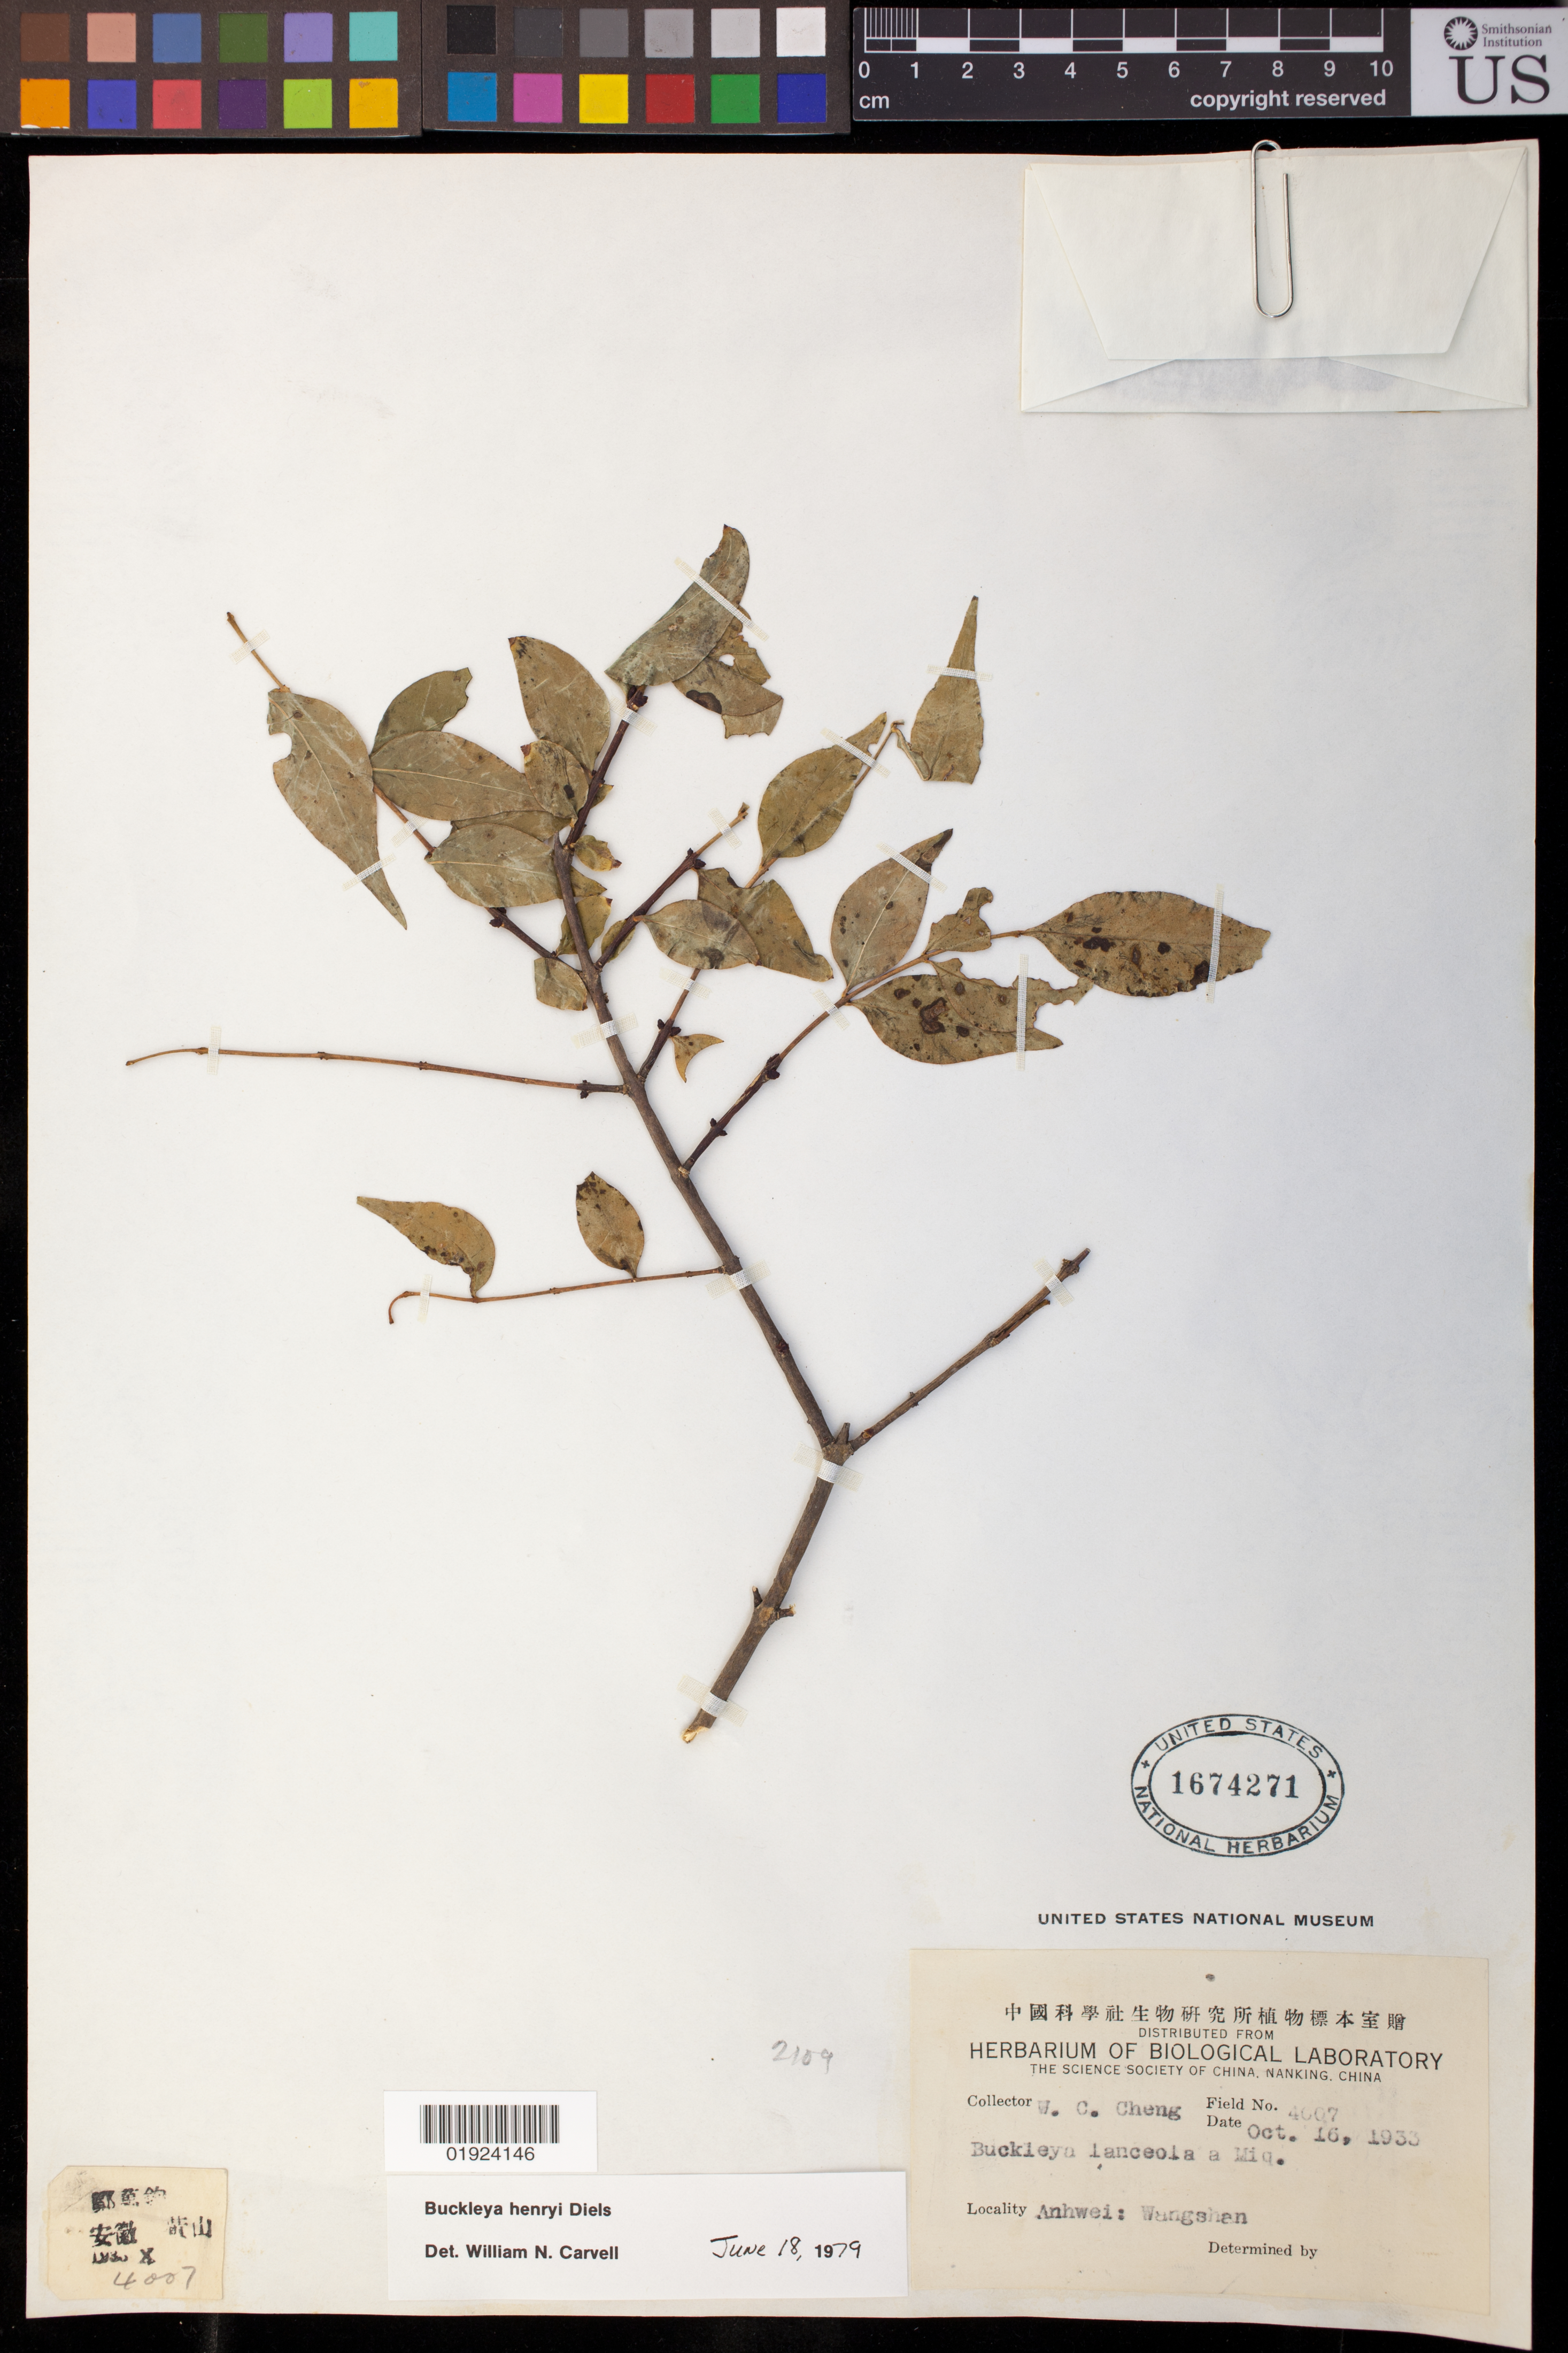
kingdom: Plantae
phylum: Tracheophyta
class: Magnoliopsida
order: Santalales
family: Thesiaceae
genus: Buckleya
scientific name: Buckleya henryi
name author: Diels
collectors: W. C. Cheng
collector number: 4007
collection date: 1933-10-16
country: China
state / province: Anhui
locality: Anhwei: Wangshan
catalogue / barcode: US 1674271